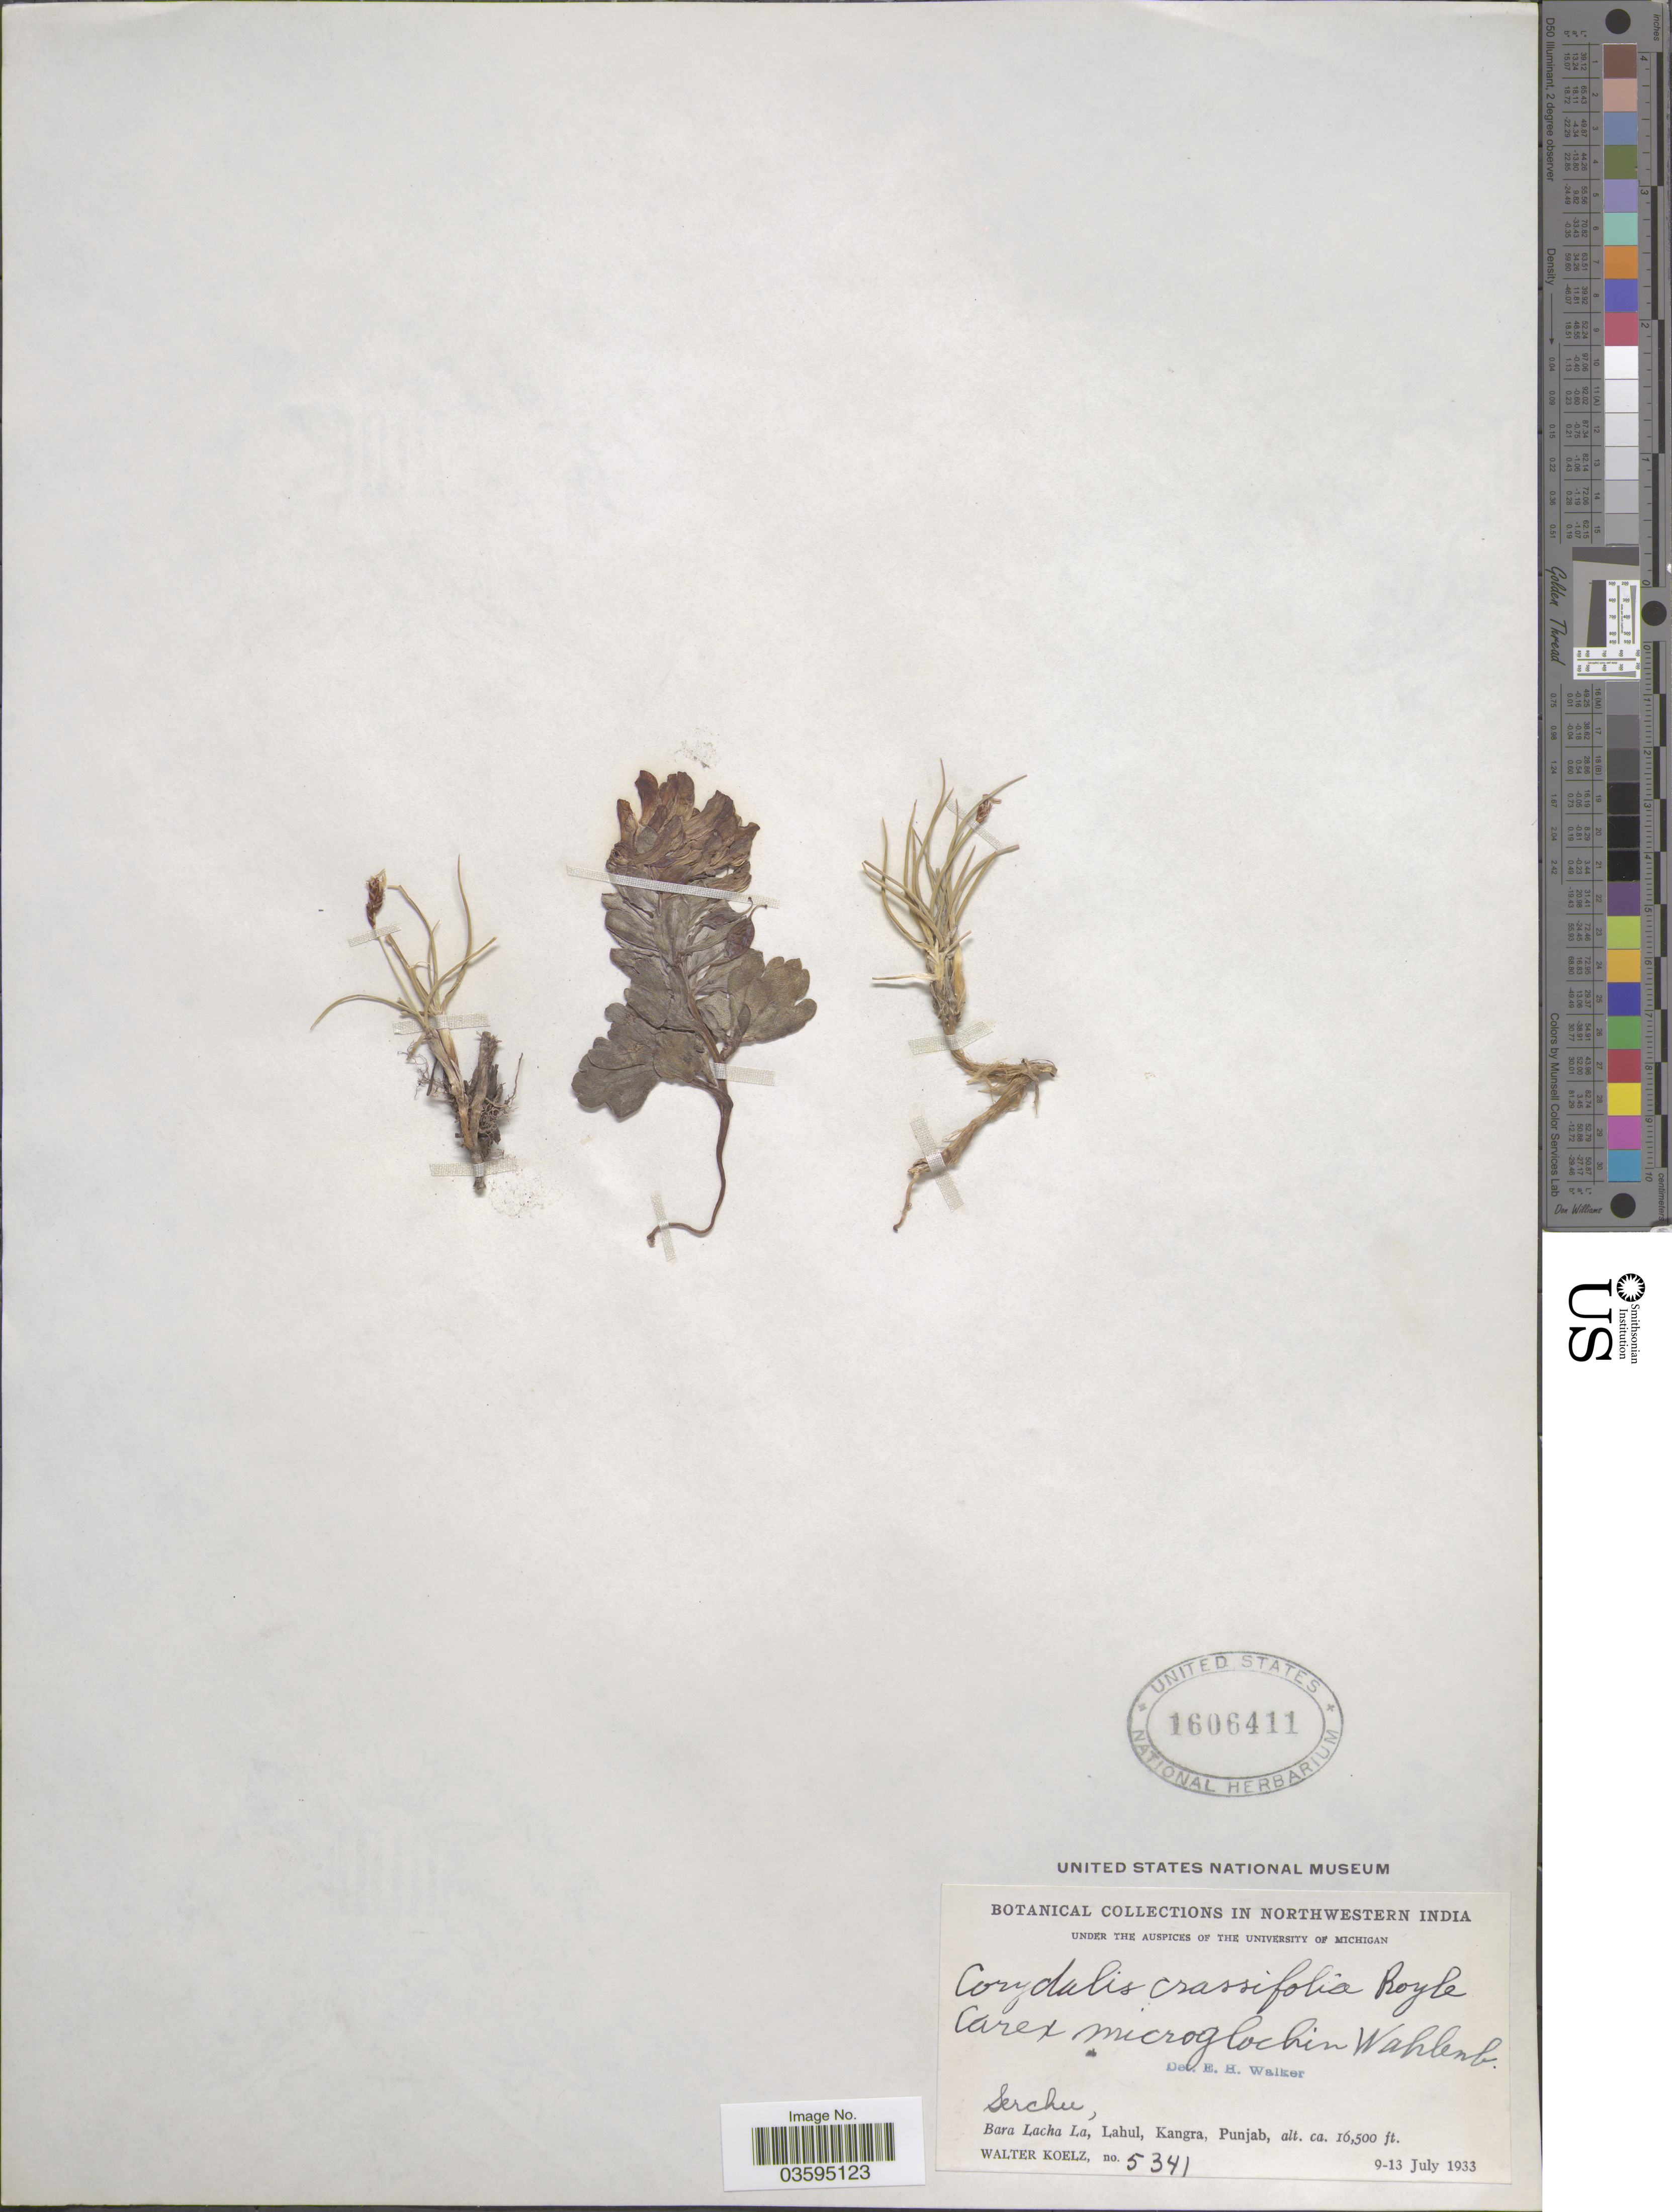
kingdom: Plantae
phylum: Tracheophyta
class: Magnoliopsida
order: Ranunculales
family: Papaveraceae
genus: Corydalis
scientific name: Corydalis crassifolia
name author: Royle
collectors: W. N. Koelz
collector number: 5341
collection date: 1933-07-09/1933-07-13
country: India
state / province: Punjab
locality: Northwestern India. Serchu, Bara Lacha La, Lahul, Kangra.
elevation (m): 5029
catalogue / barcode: US 1606411